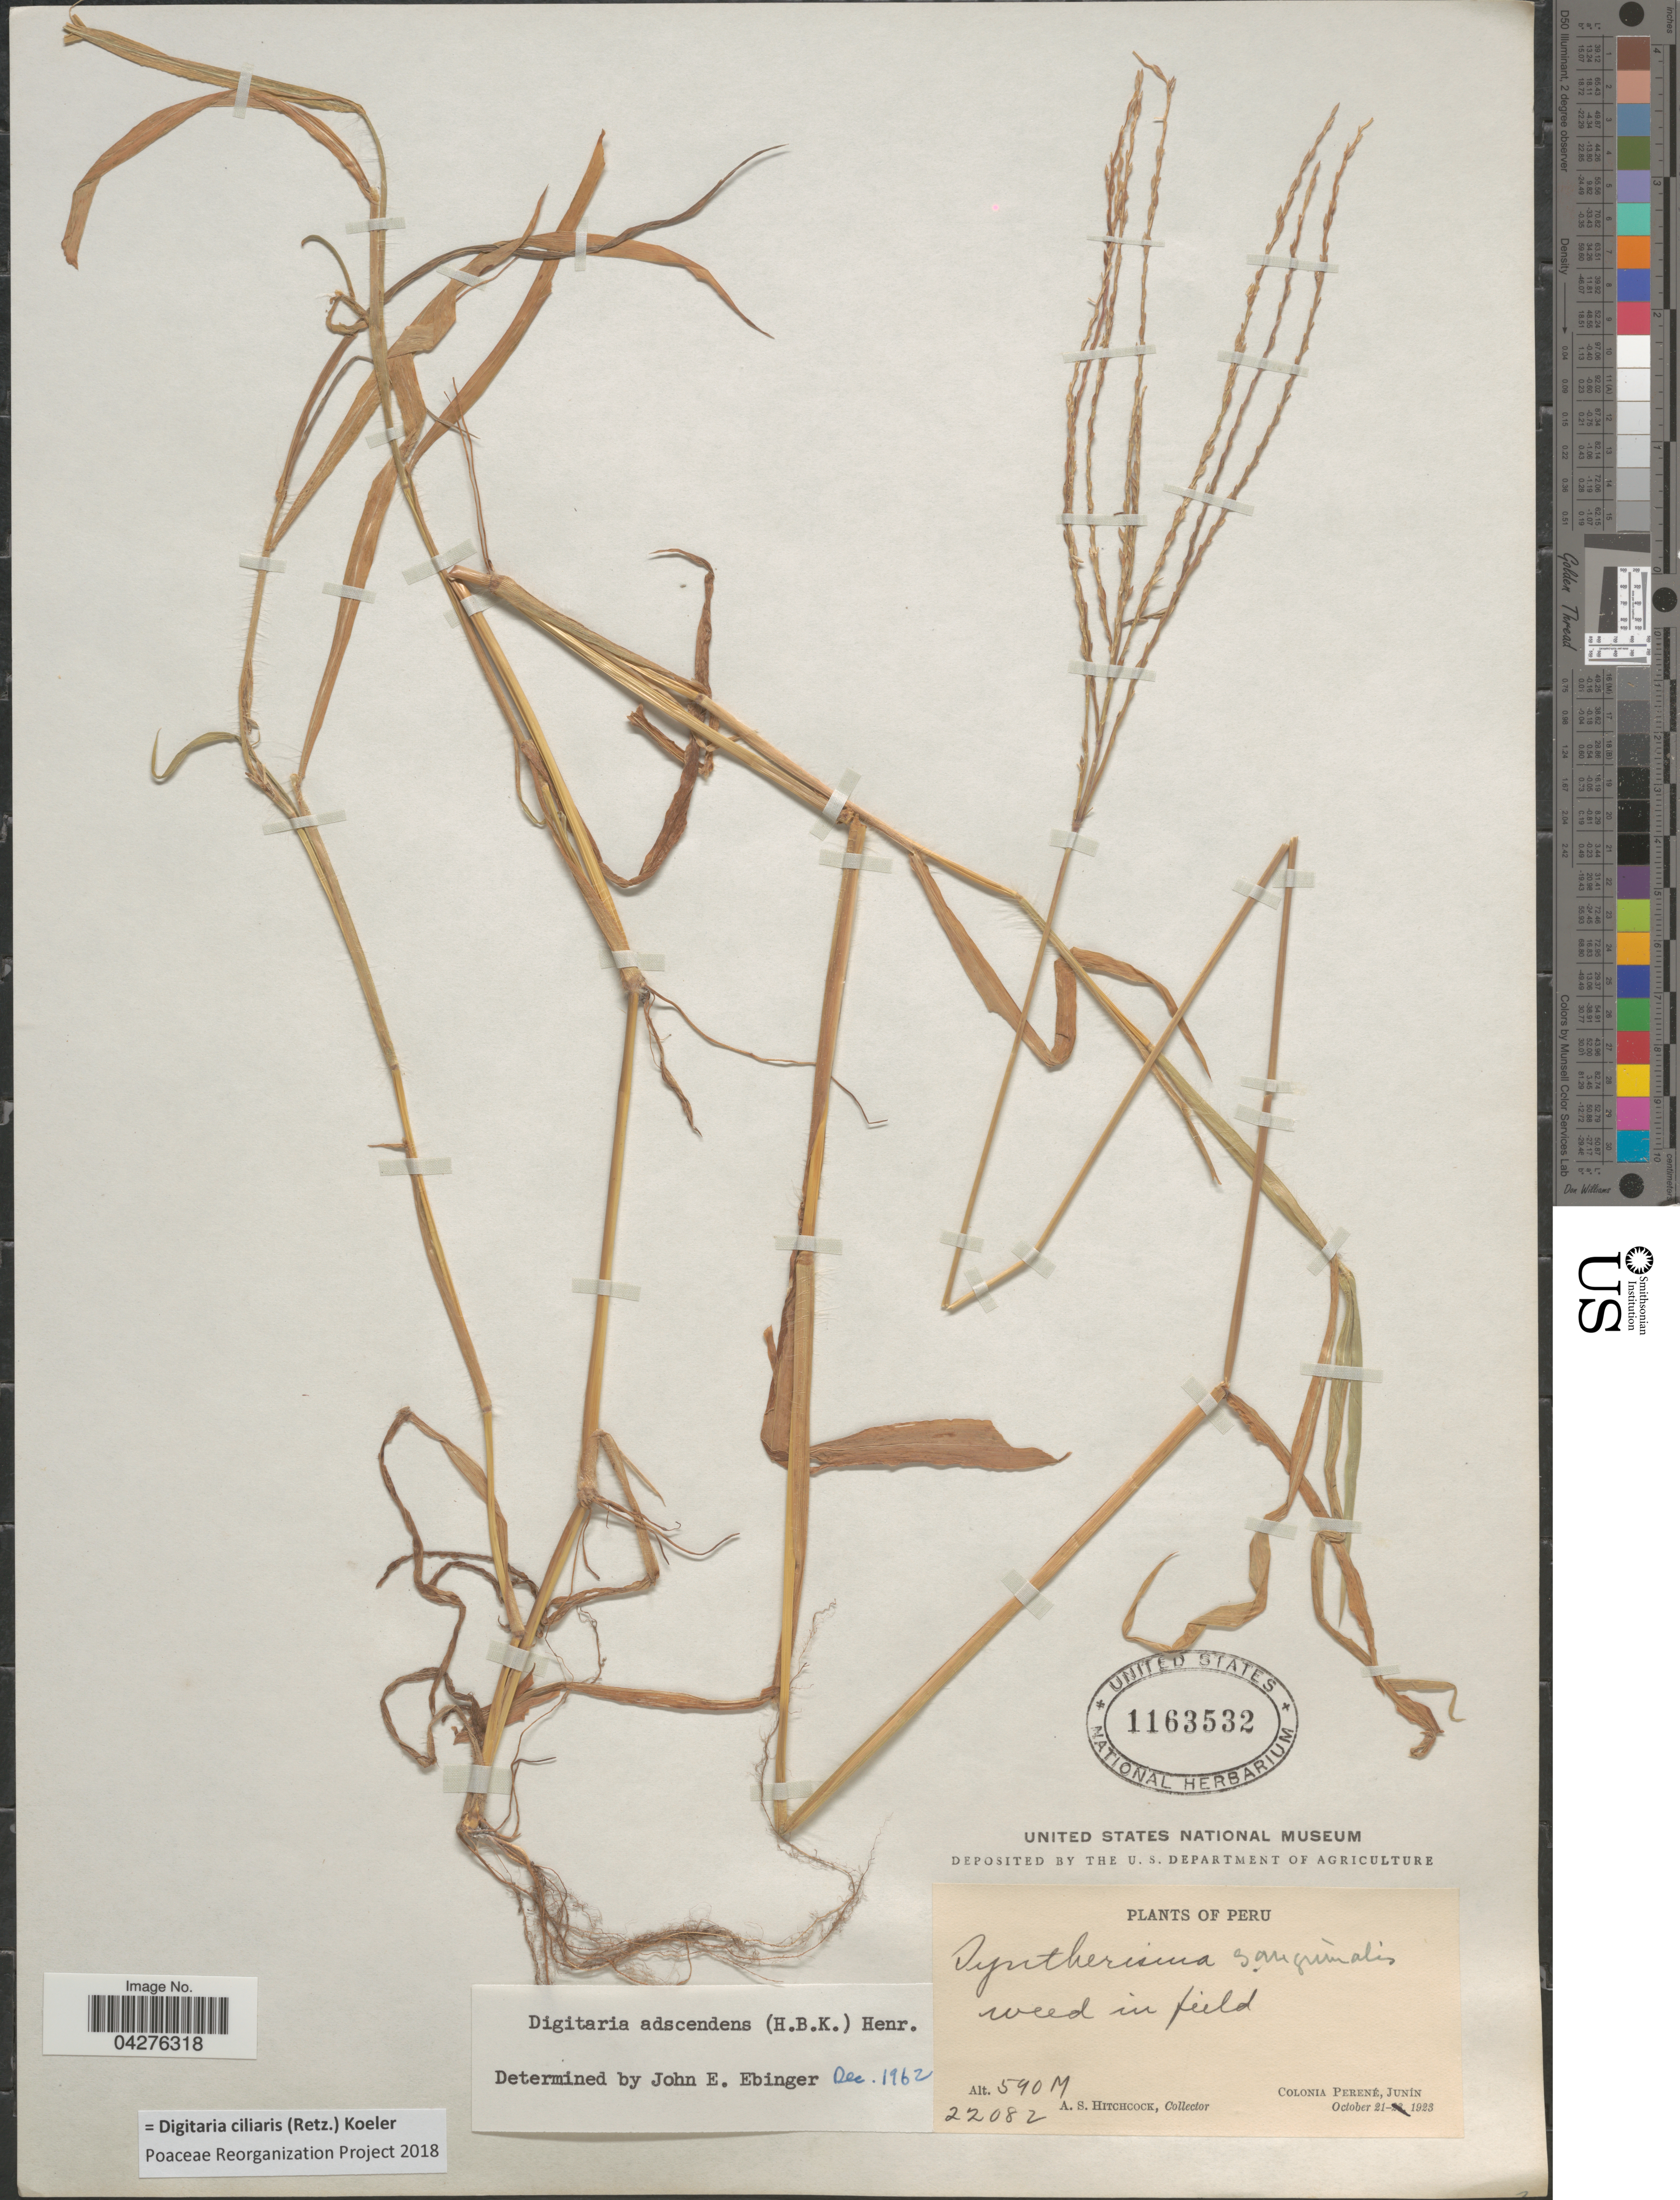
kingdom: Plantae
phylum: Tracheophyta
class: Liliopsida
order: Poales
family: Poaceae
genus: Digitaria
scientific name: Digitaria ciliaris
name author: (Retz.) Koeler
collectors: A. S. Hitchcock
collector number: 22082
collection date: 1923-10-21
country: Peru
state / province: Junín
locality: Colonia Perené.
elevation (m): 590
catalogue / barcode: US 1163532